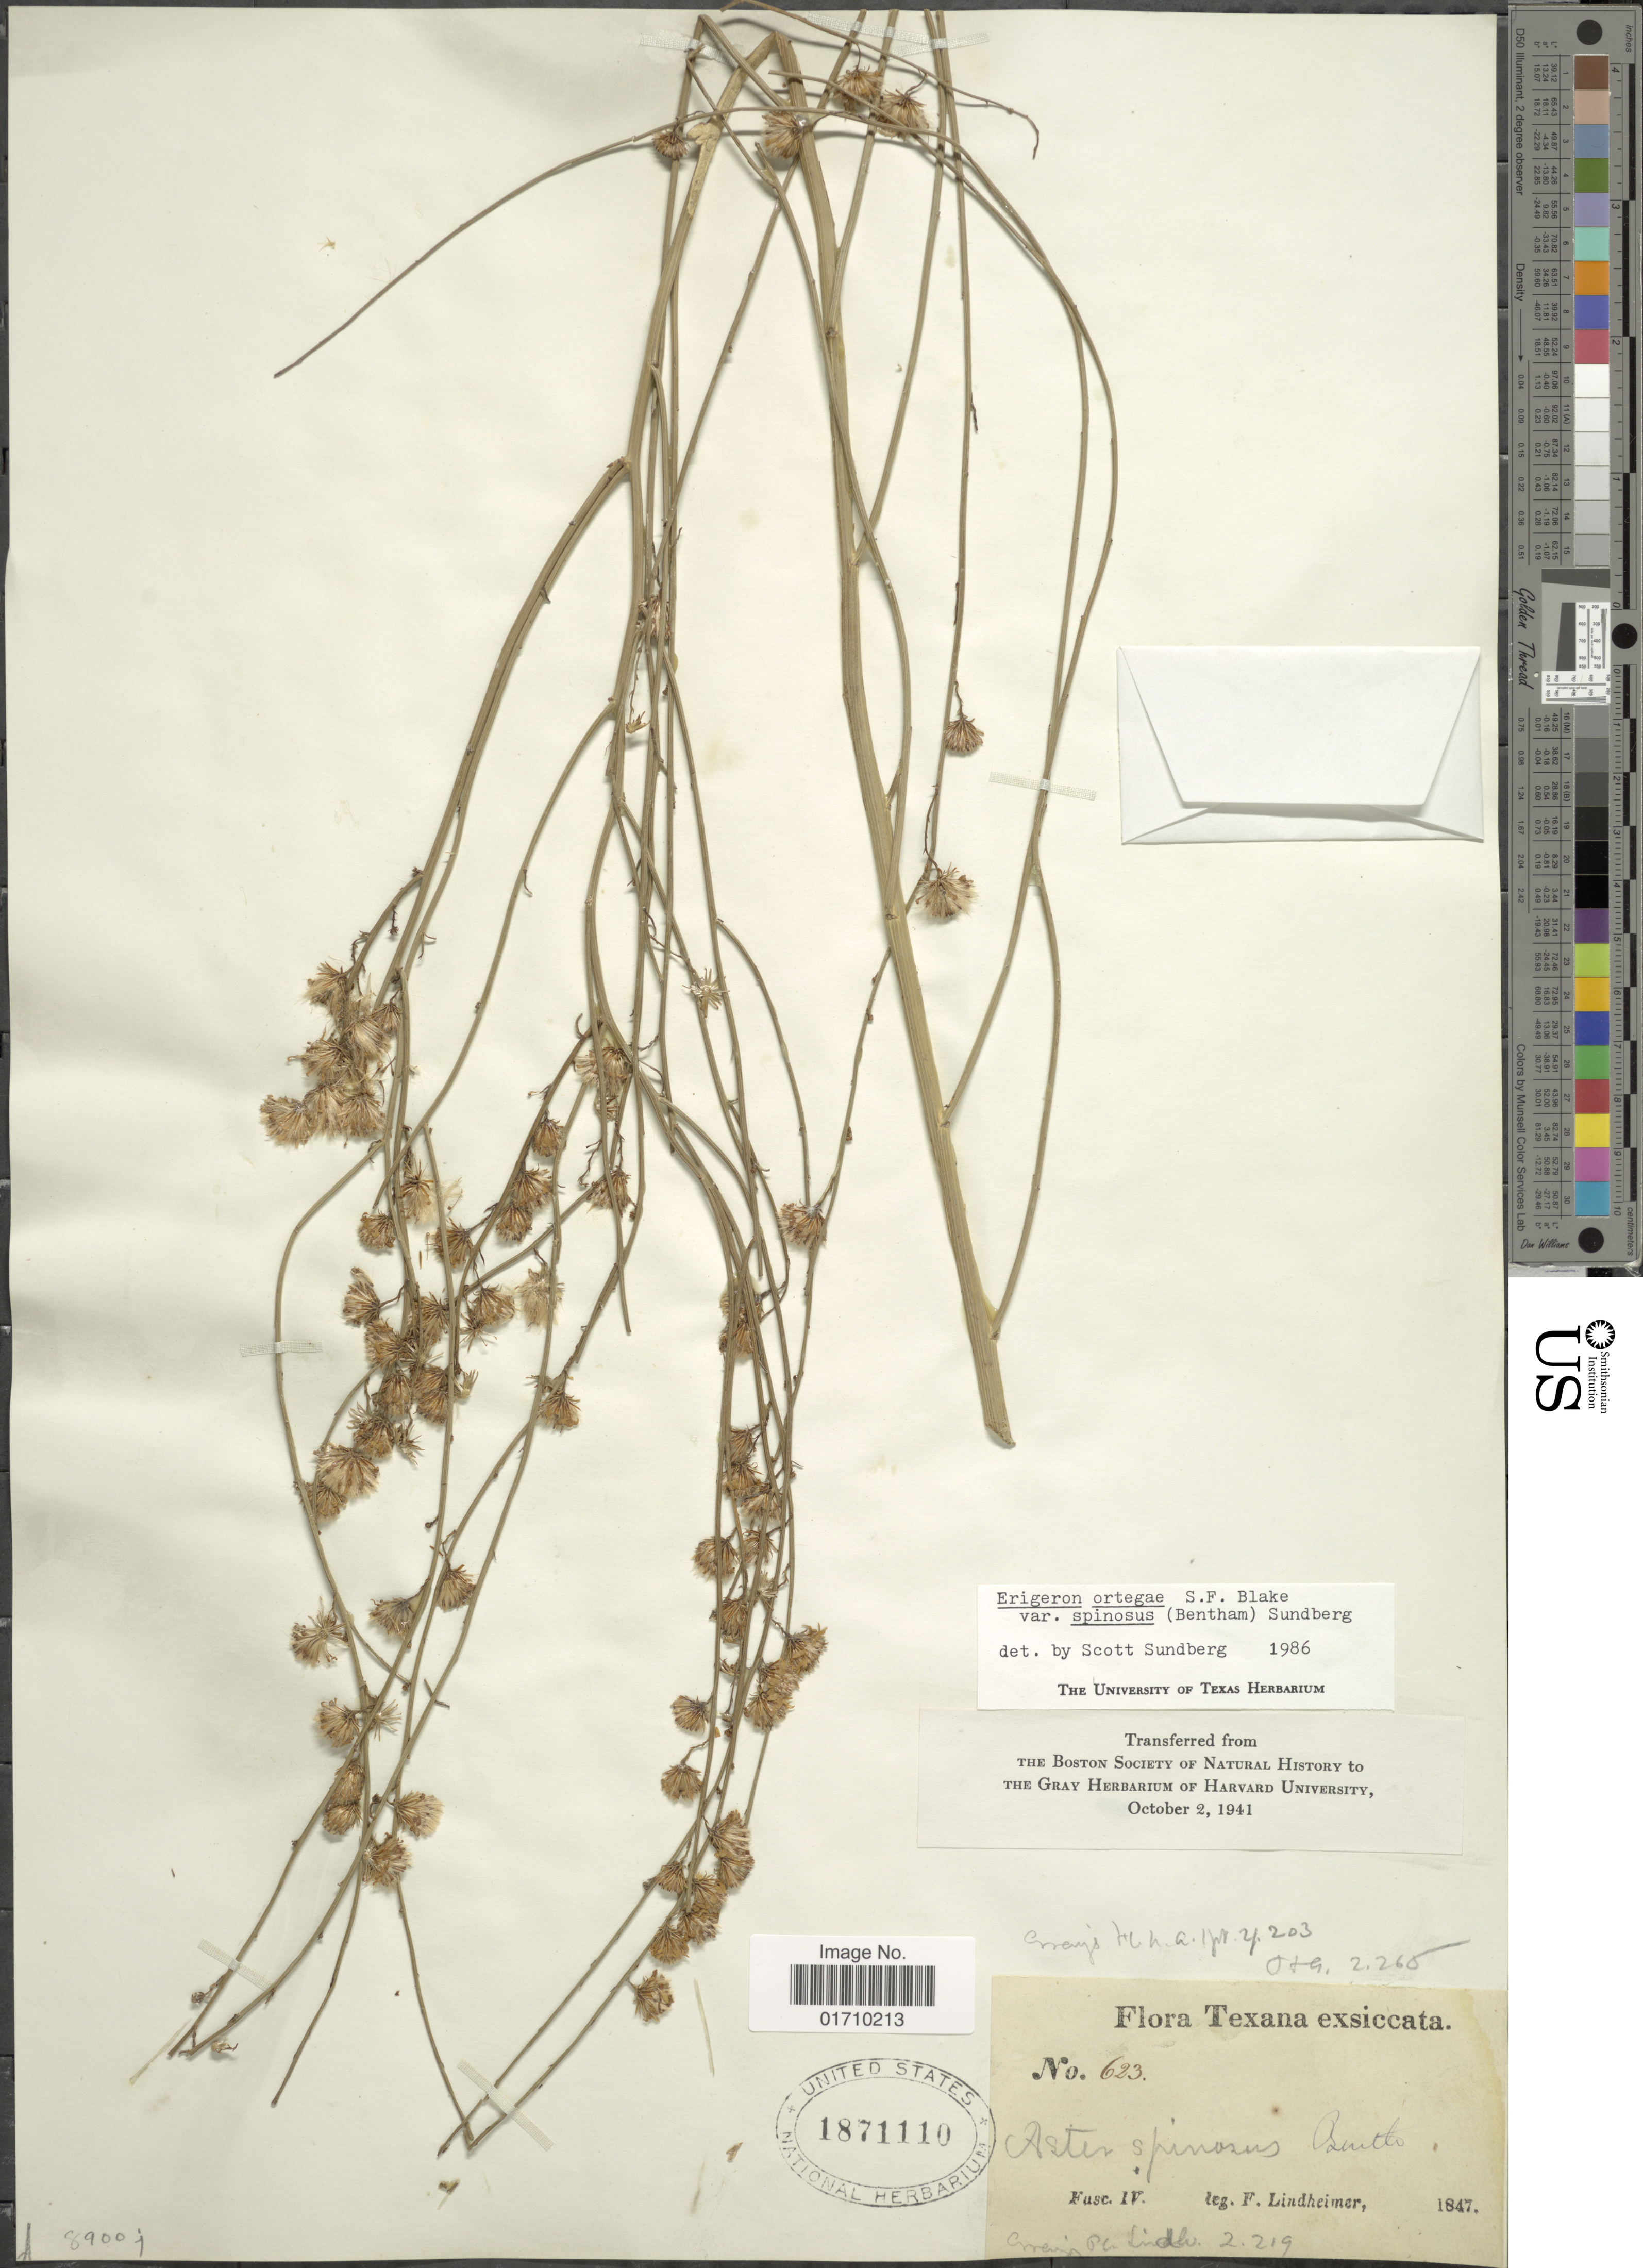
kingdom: Plantae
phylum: Tracheophyta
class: Magnoliopsida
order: Asterales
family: Asteraceae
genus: Chloracantha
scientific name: Chloracantha spinosa var. spinosa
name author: (Benth.) G.L. Nesom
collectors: F. Lindheimer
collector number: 623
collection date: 1847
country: United States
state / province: Texas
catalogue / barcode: US 1871110